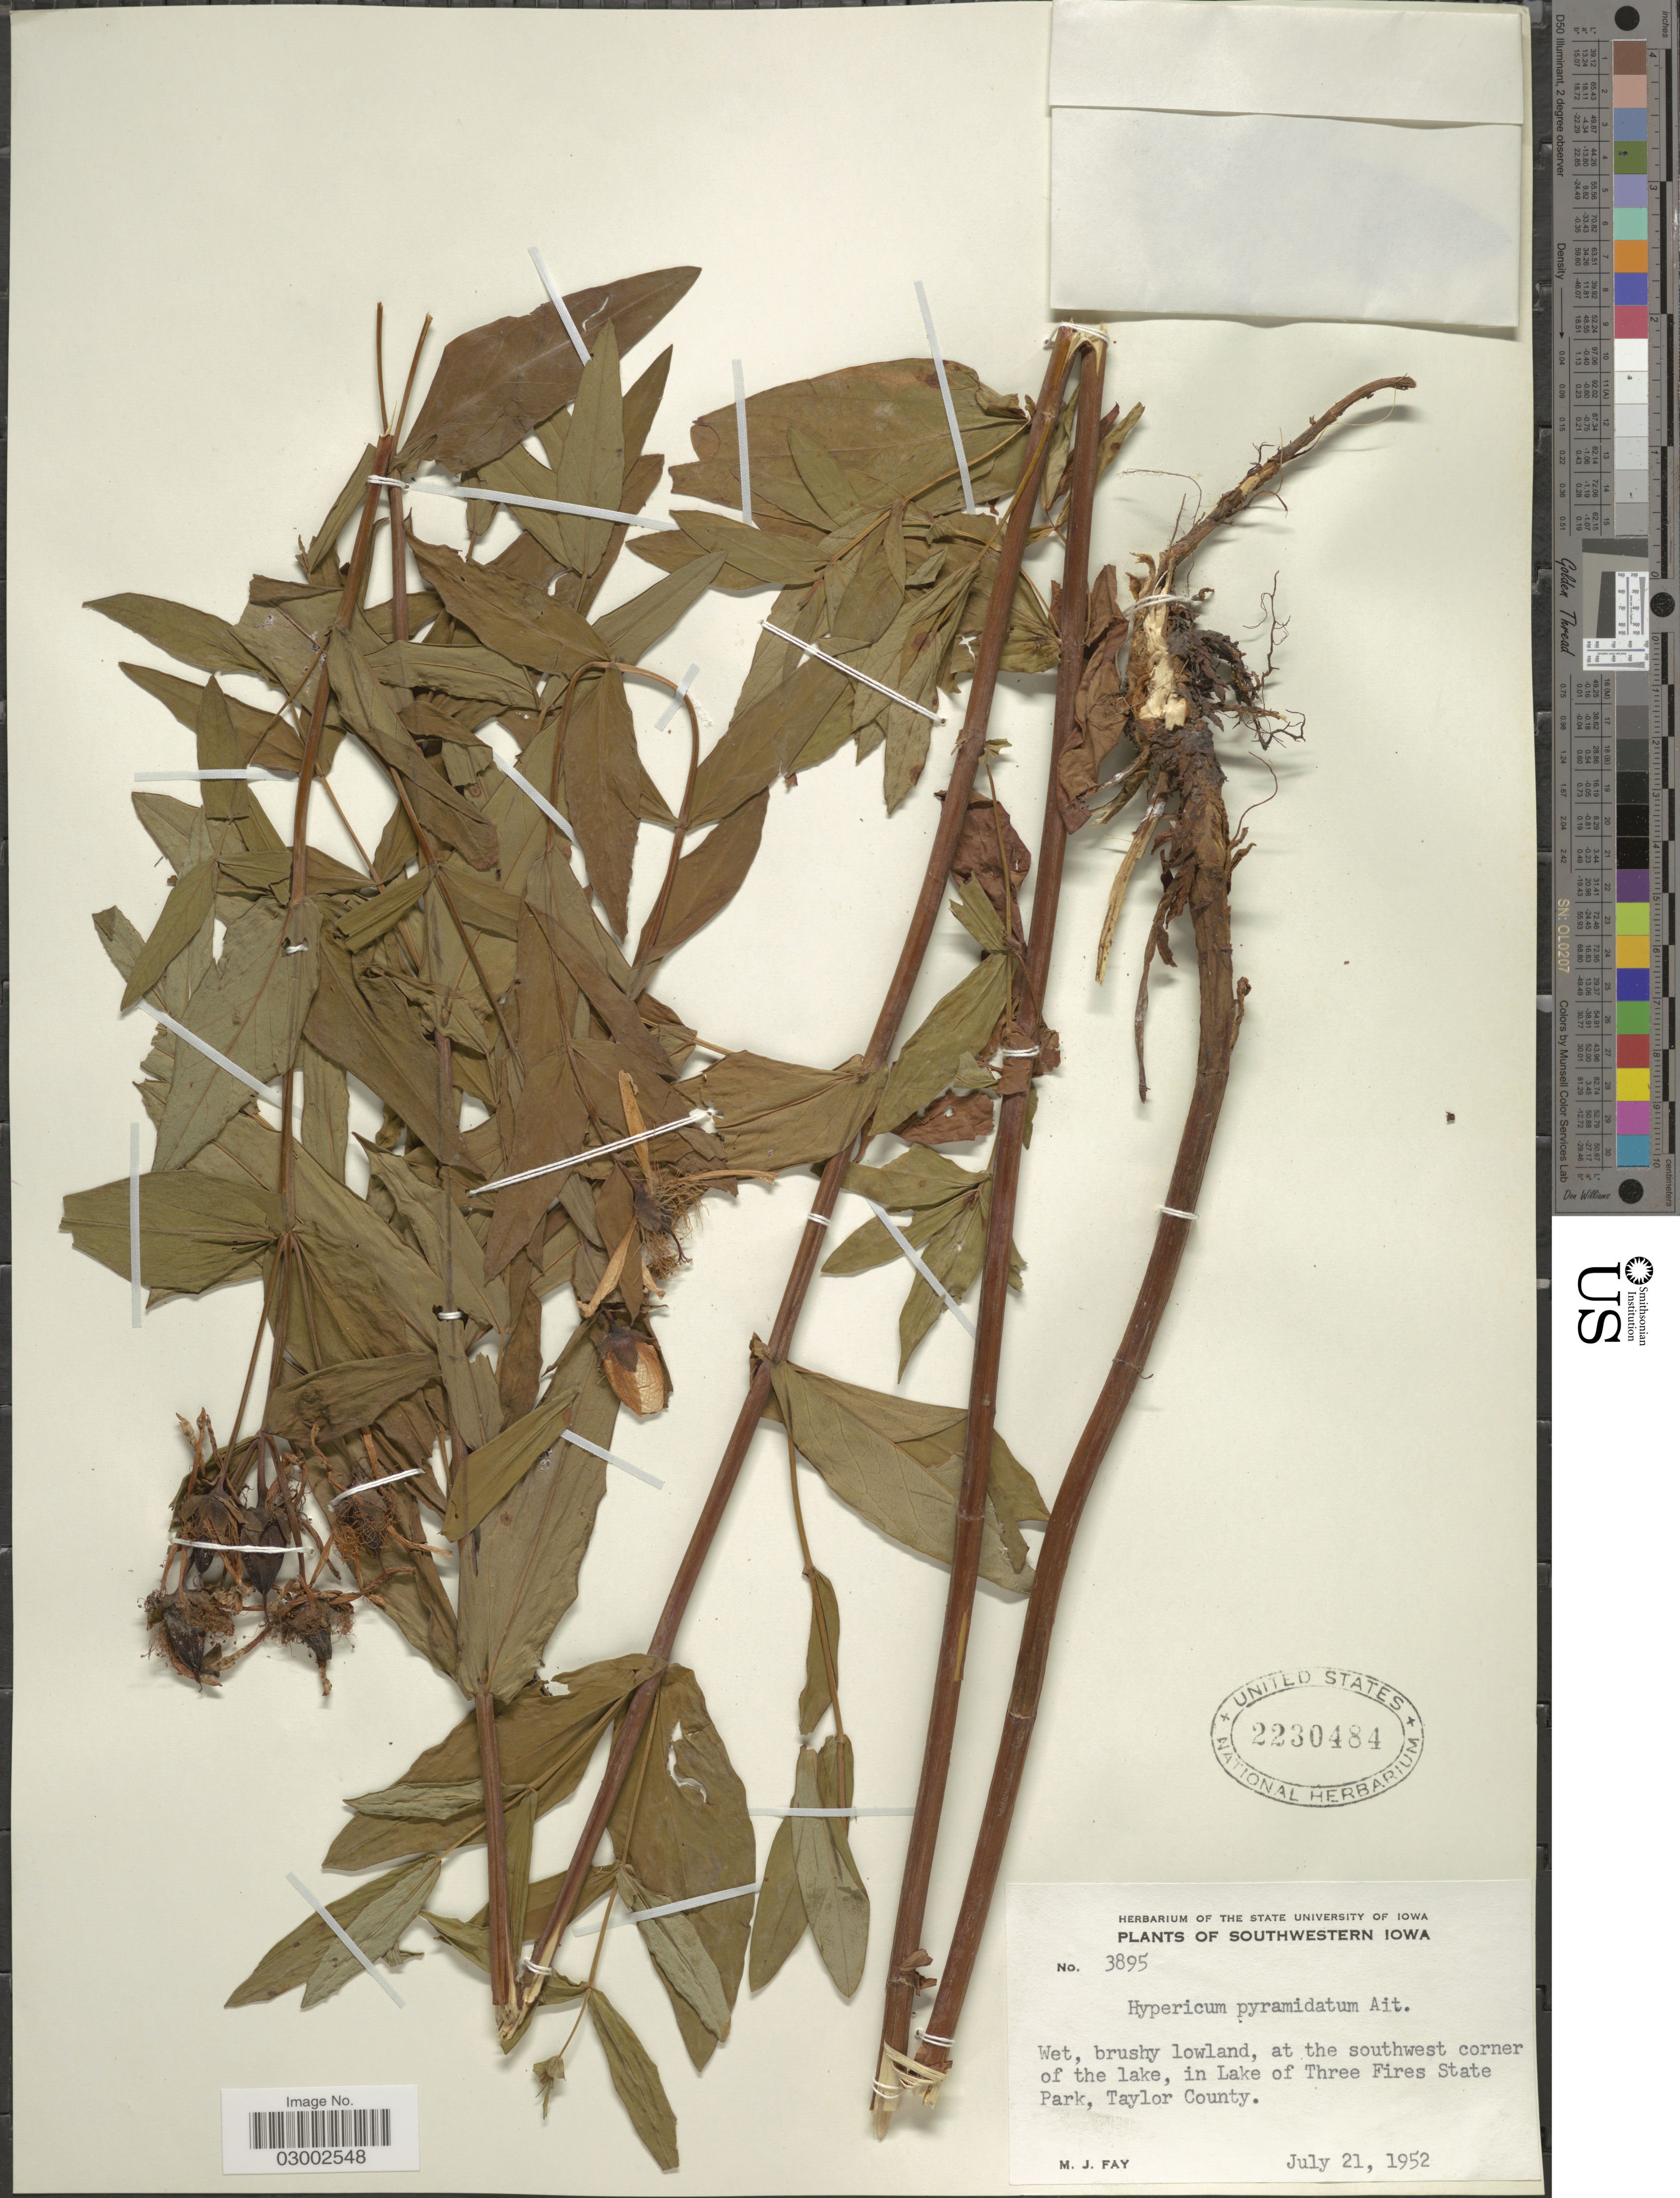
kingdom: Plantae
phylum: Tracheophyta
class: Magnoliopsida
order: Malpighiales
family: Hypericaceae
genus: Hypericum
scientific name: Hypericum ascyron subsp. pyramidatum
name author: (Aiton) N. Robson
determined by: Strong, Mark T., (BOT), Smithsonian Institution - National Museum of Natural History (UNITED STATES)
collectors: M. Fay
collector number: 3895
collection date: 1952-07-21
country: United States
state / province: Iowa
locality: Southwestern Iowa. At the southwest corner of the lake, in Lake of Three Fires State Park, Taylor County.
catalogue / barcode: US 2230484